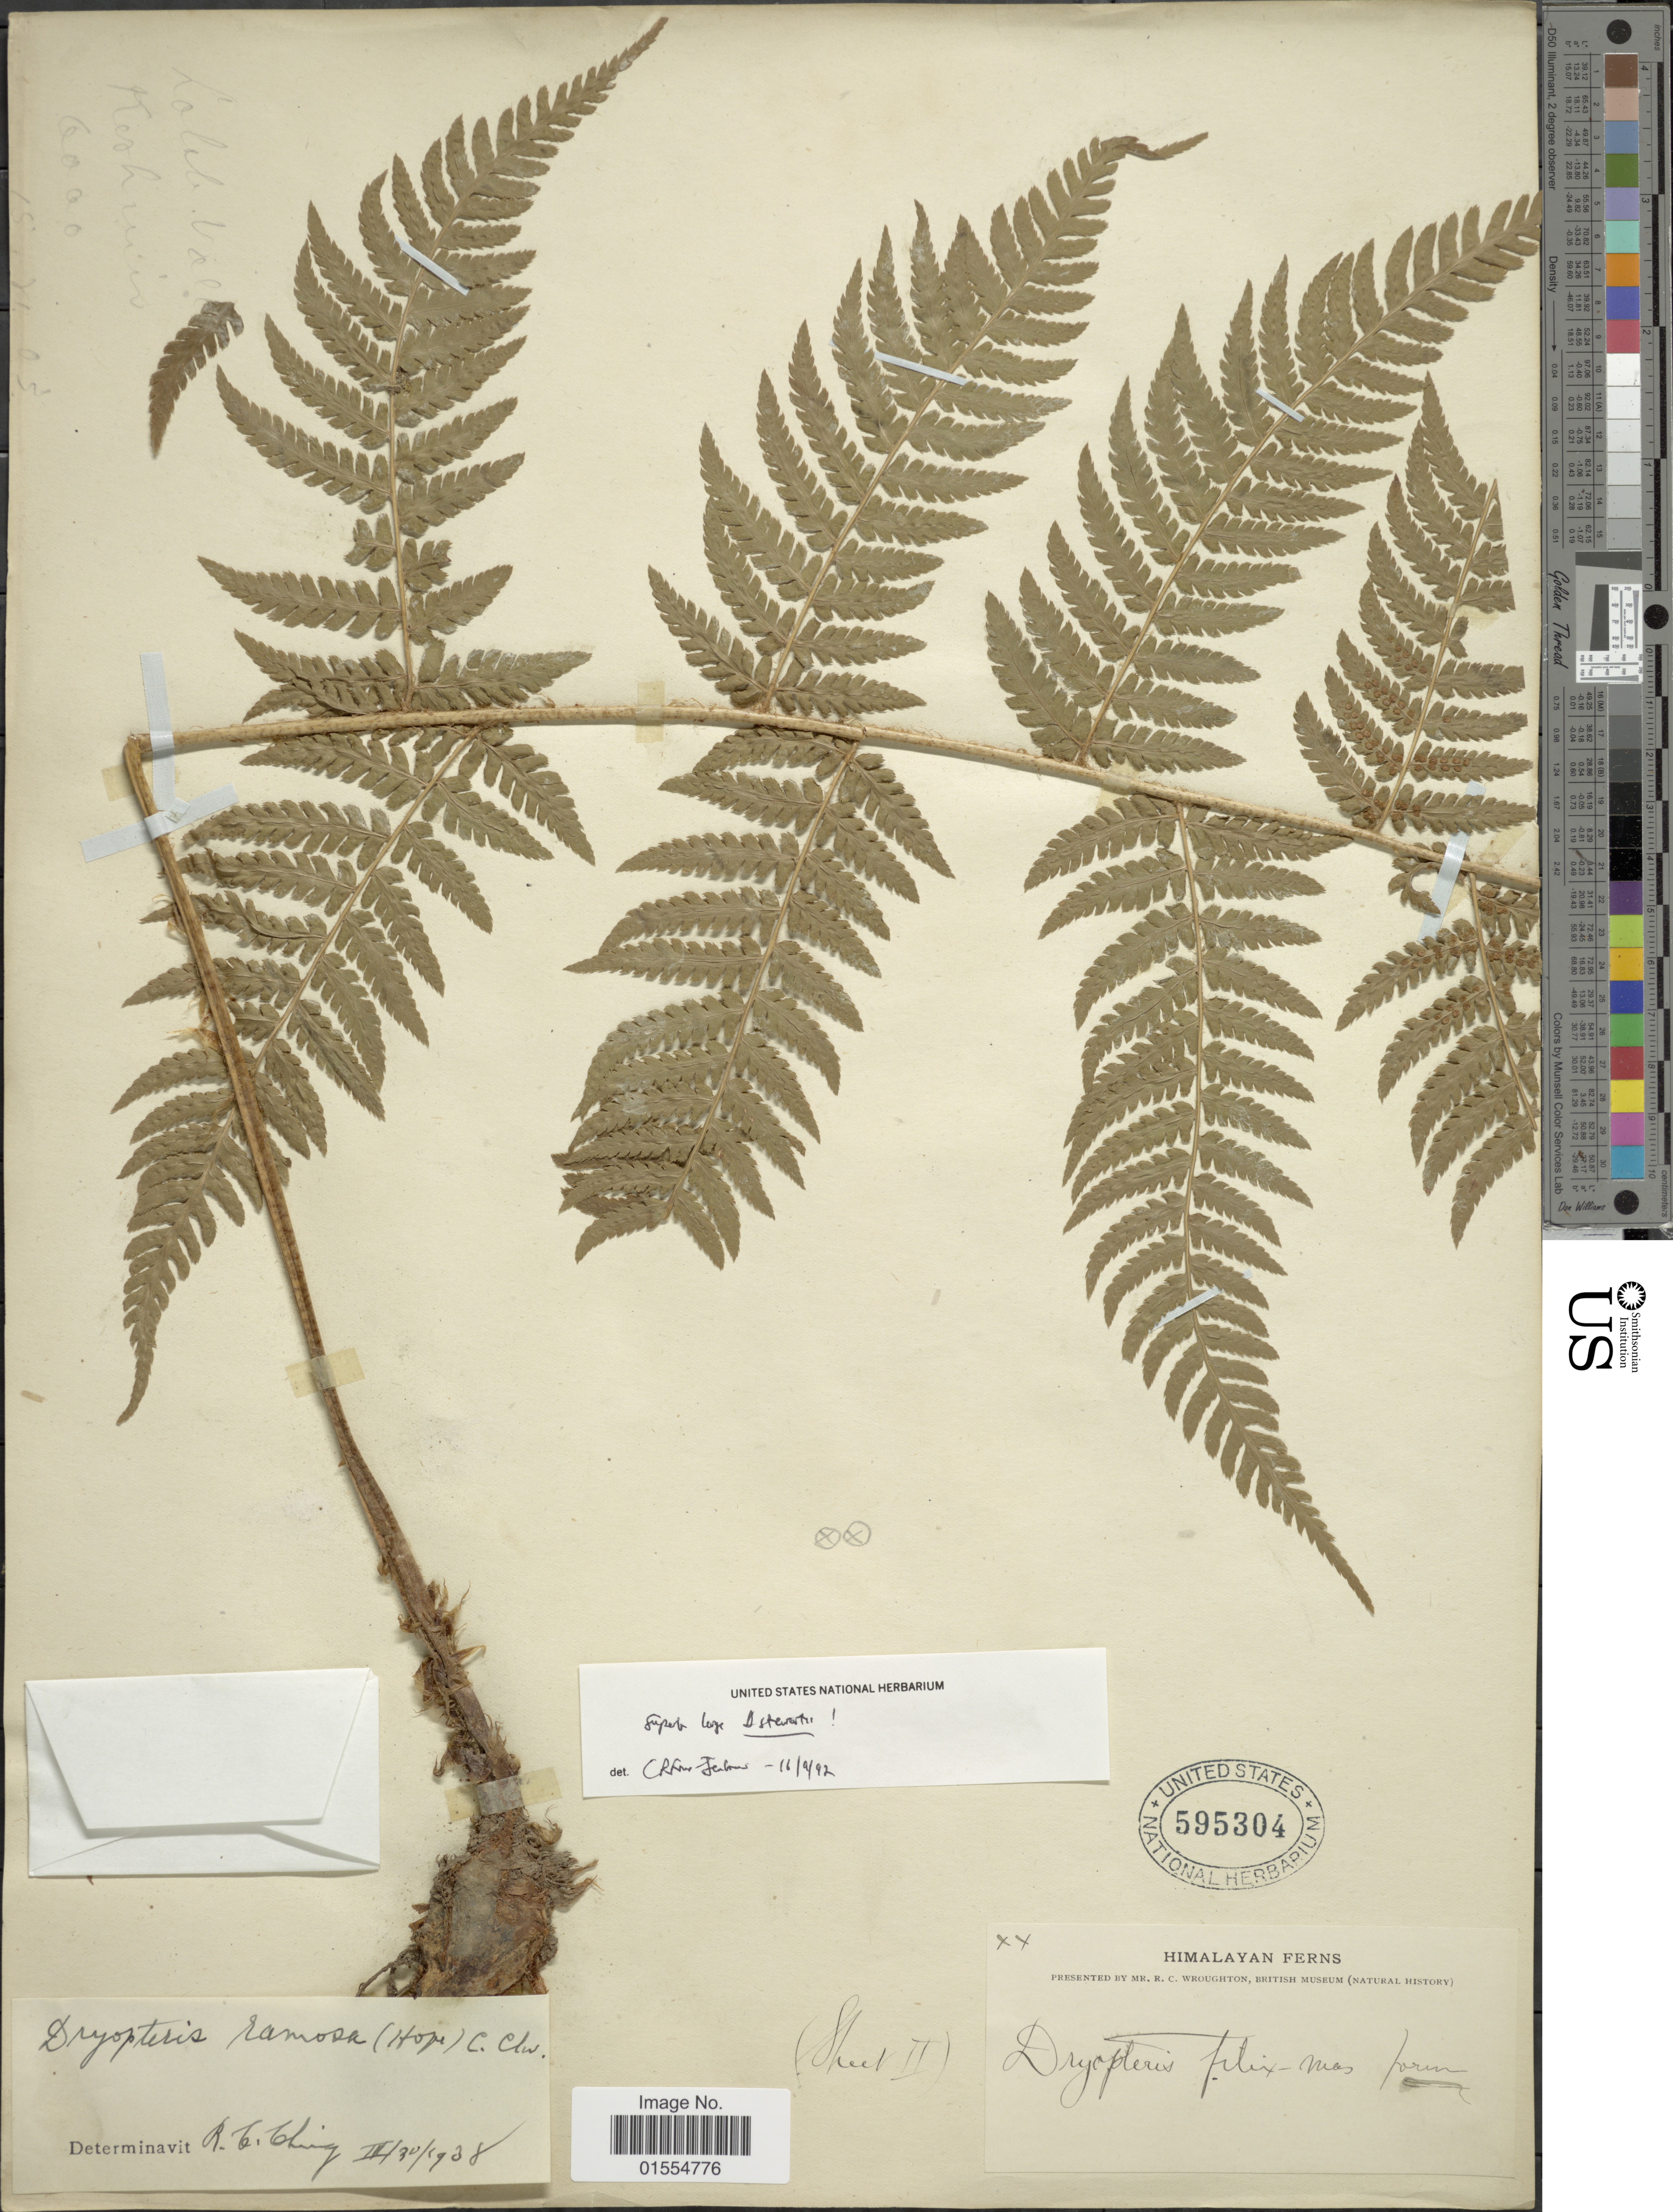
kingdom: Plantae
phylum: Tracheophyta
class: Polypodiopsida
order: Polypodiales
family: Dryopteridaceae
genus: Dryopteris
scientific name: Dryopteris ramosa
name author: (C. Hope) C. Chr.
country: India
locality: Himalayan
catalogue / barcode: US 595304